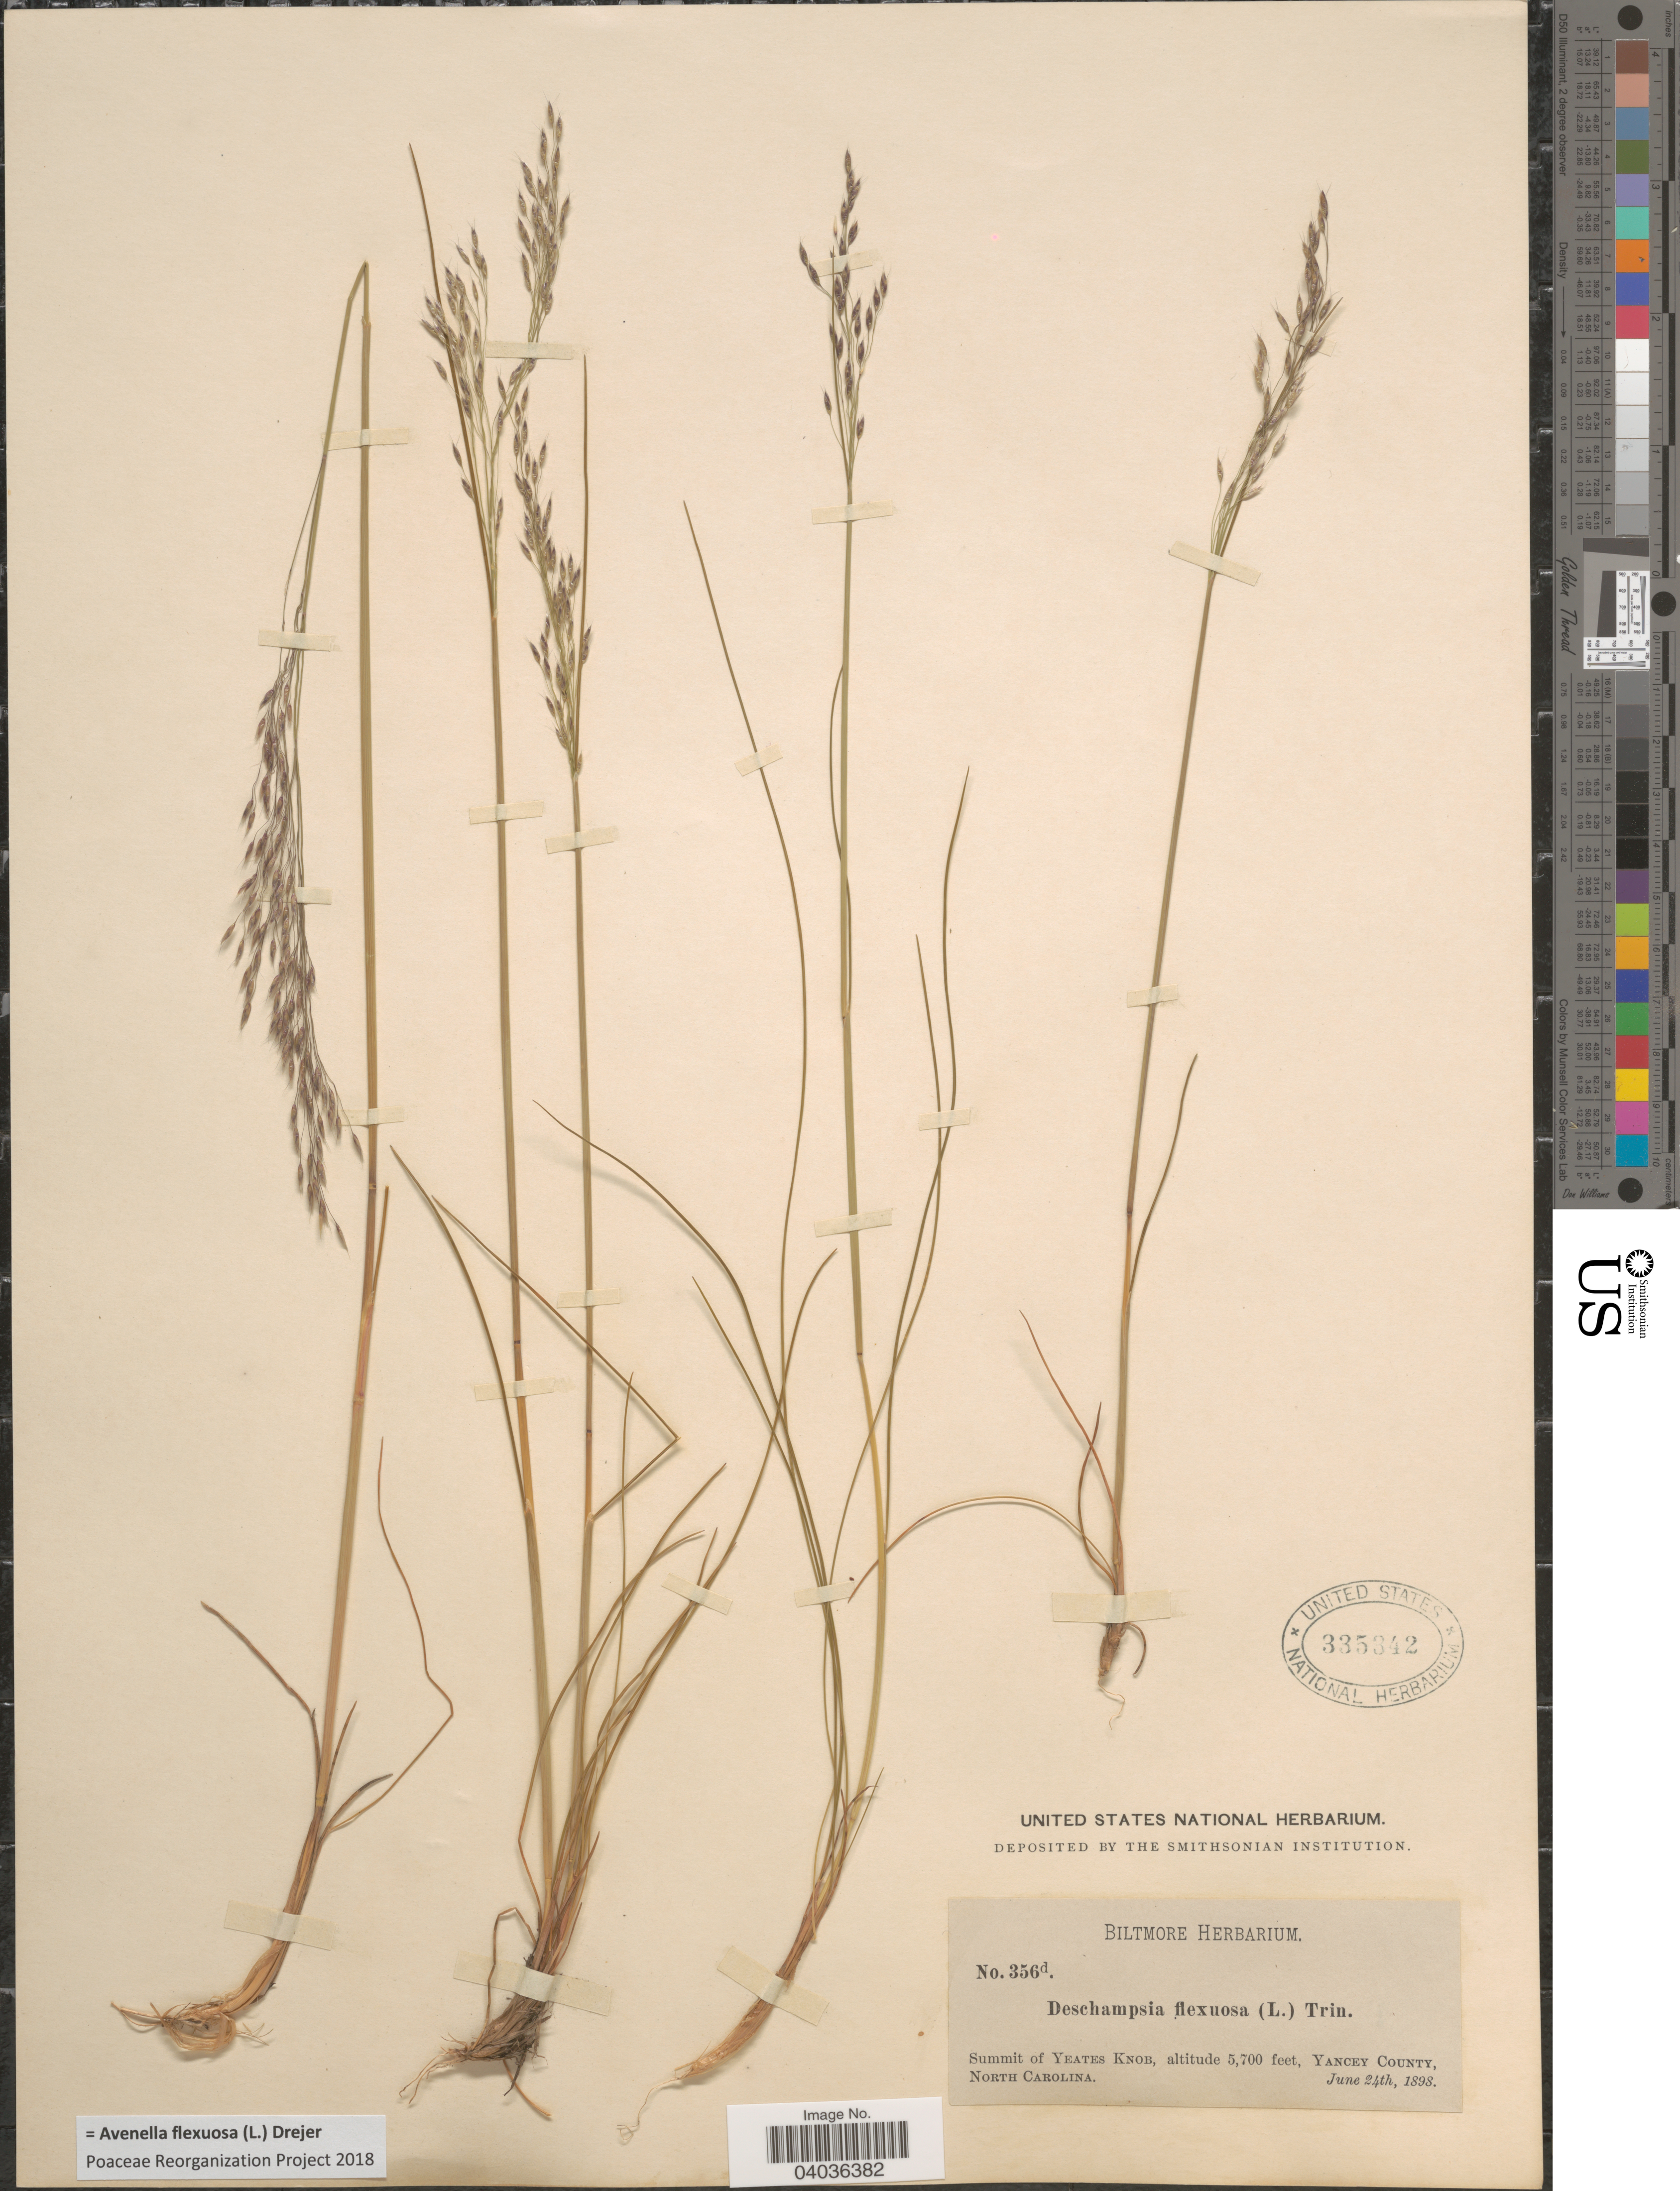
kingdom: Plantae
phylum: Tracheophyta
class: Liliopsida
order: Poales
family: Poaceae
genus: Avenella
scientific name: Avenella flexuosa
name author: (L.) Drejer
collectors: ex herb. Biltmore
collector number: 356d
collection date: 1898-06-24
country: United States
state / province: North Carolina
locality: Summit of Yeates Knob, Yancey County.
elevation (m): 1737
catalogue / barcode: US 335342